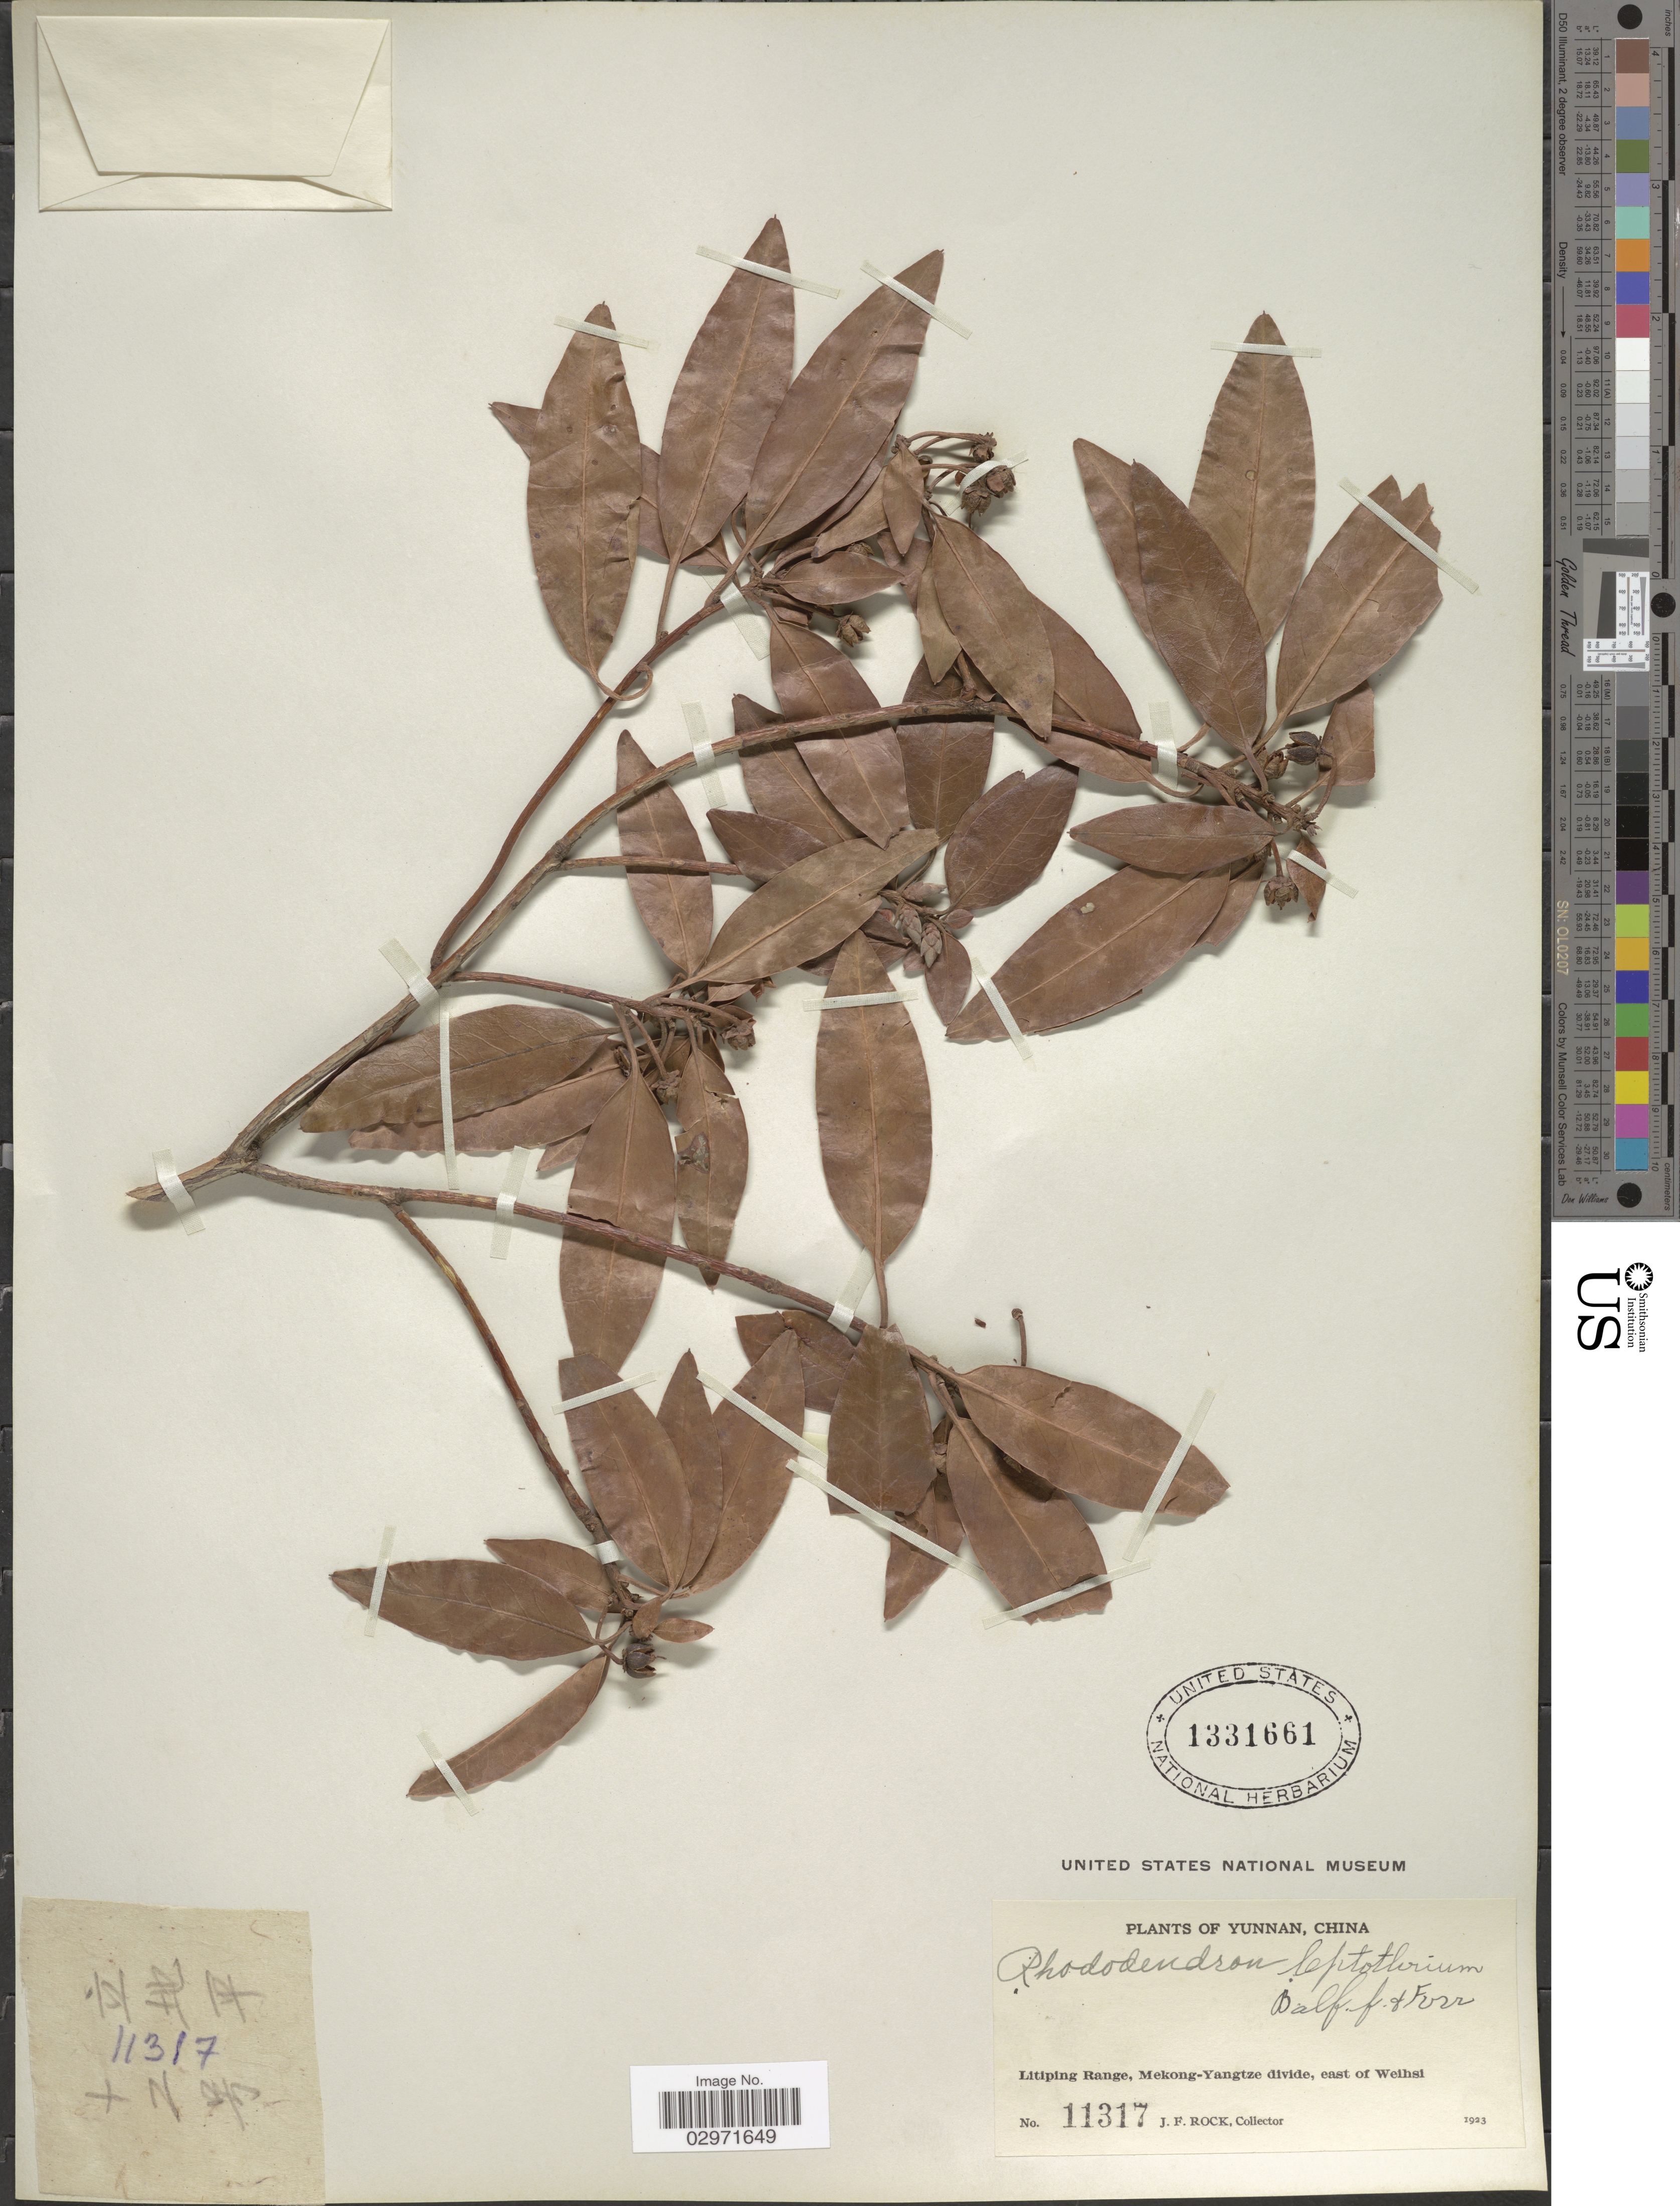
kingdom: Plantae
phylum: Tracheophyta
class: Magnoliopsida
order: Ericales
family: Ericaceae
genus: Rhododendron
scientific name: Rhododendron leptothrium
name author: Balf. f. & Forrest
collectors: J. Rock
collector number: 11317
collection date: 1923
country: China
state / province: Yunnan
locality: Litiping Range, Mekong-Yangtze divide, east of Weihsi.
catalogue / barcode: US 1331661